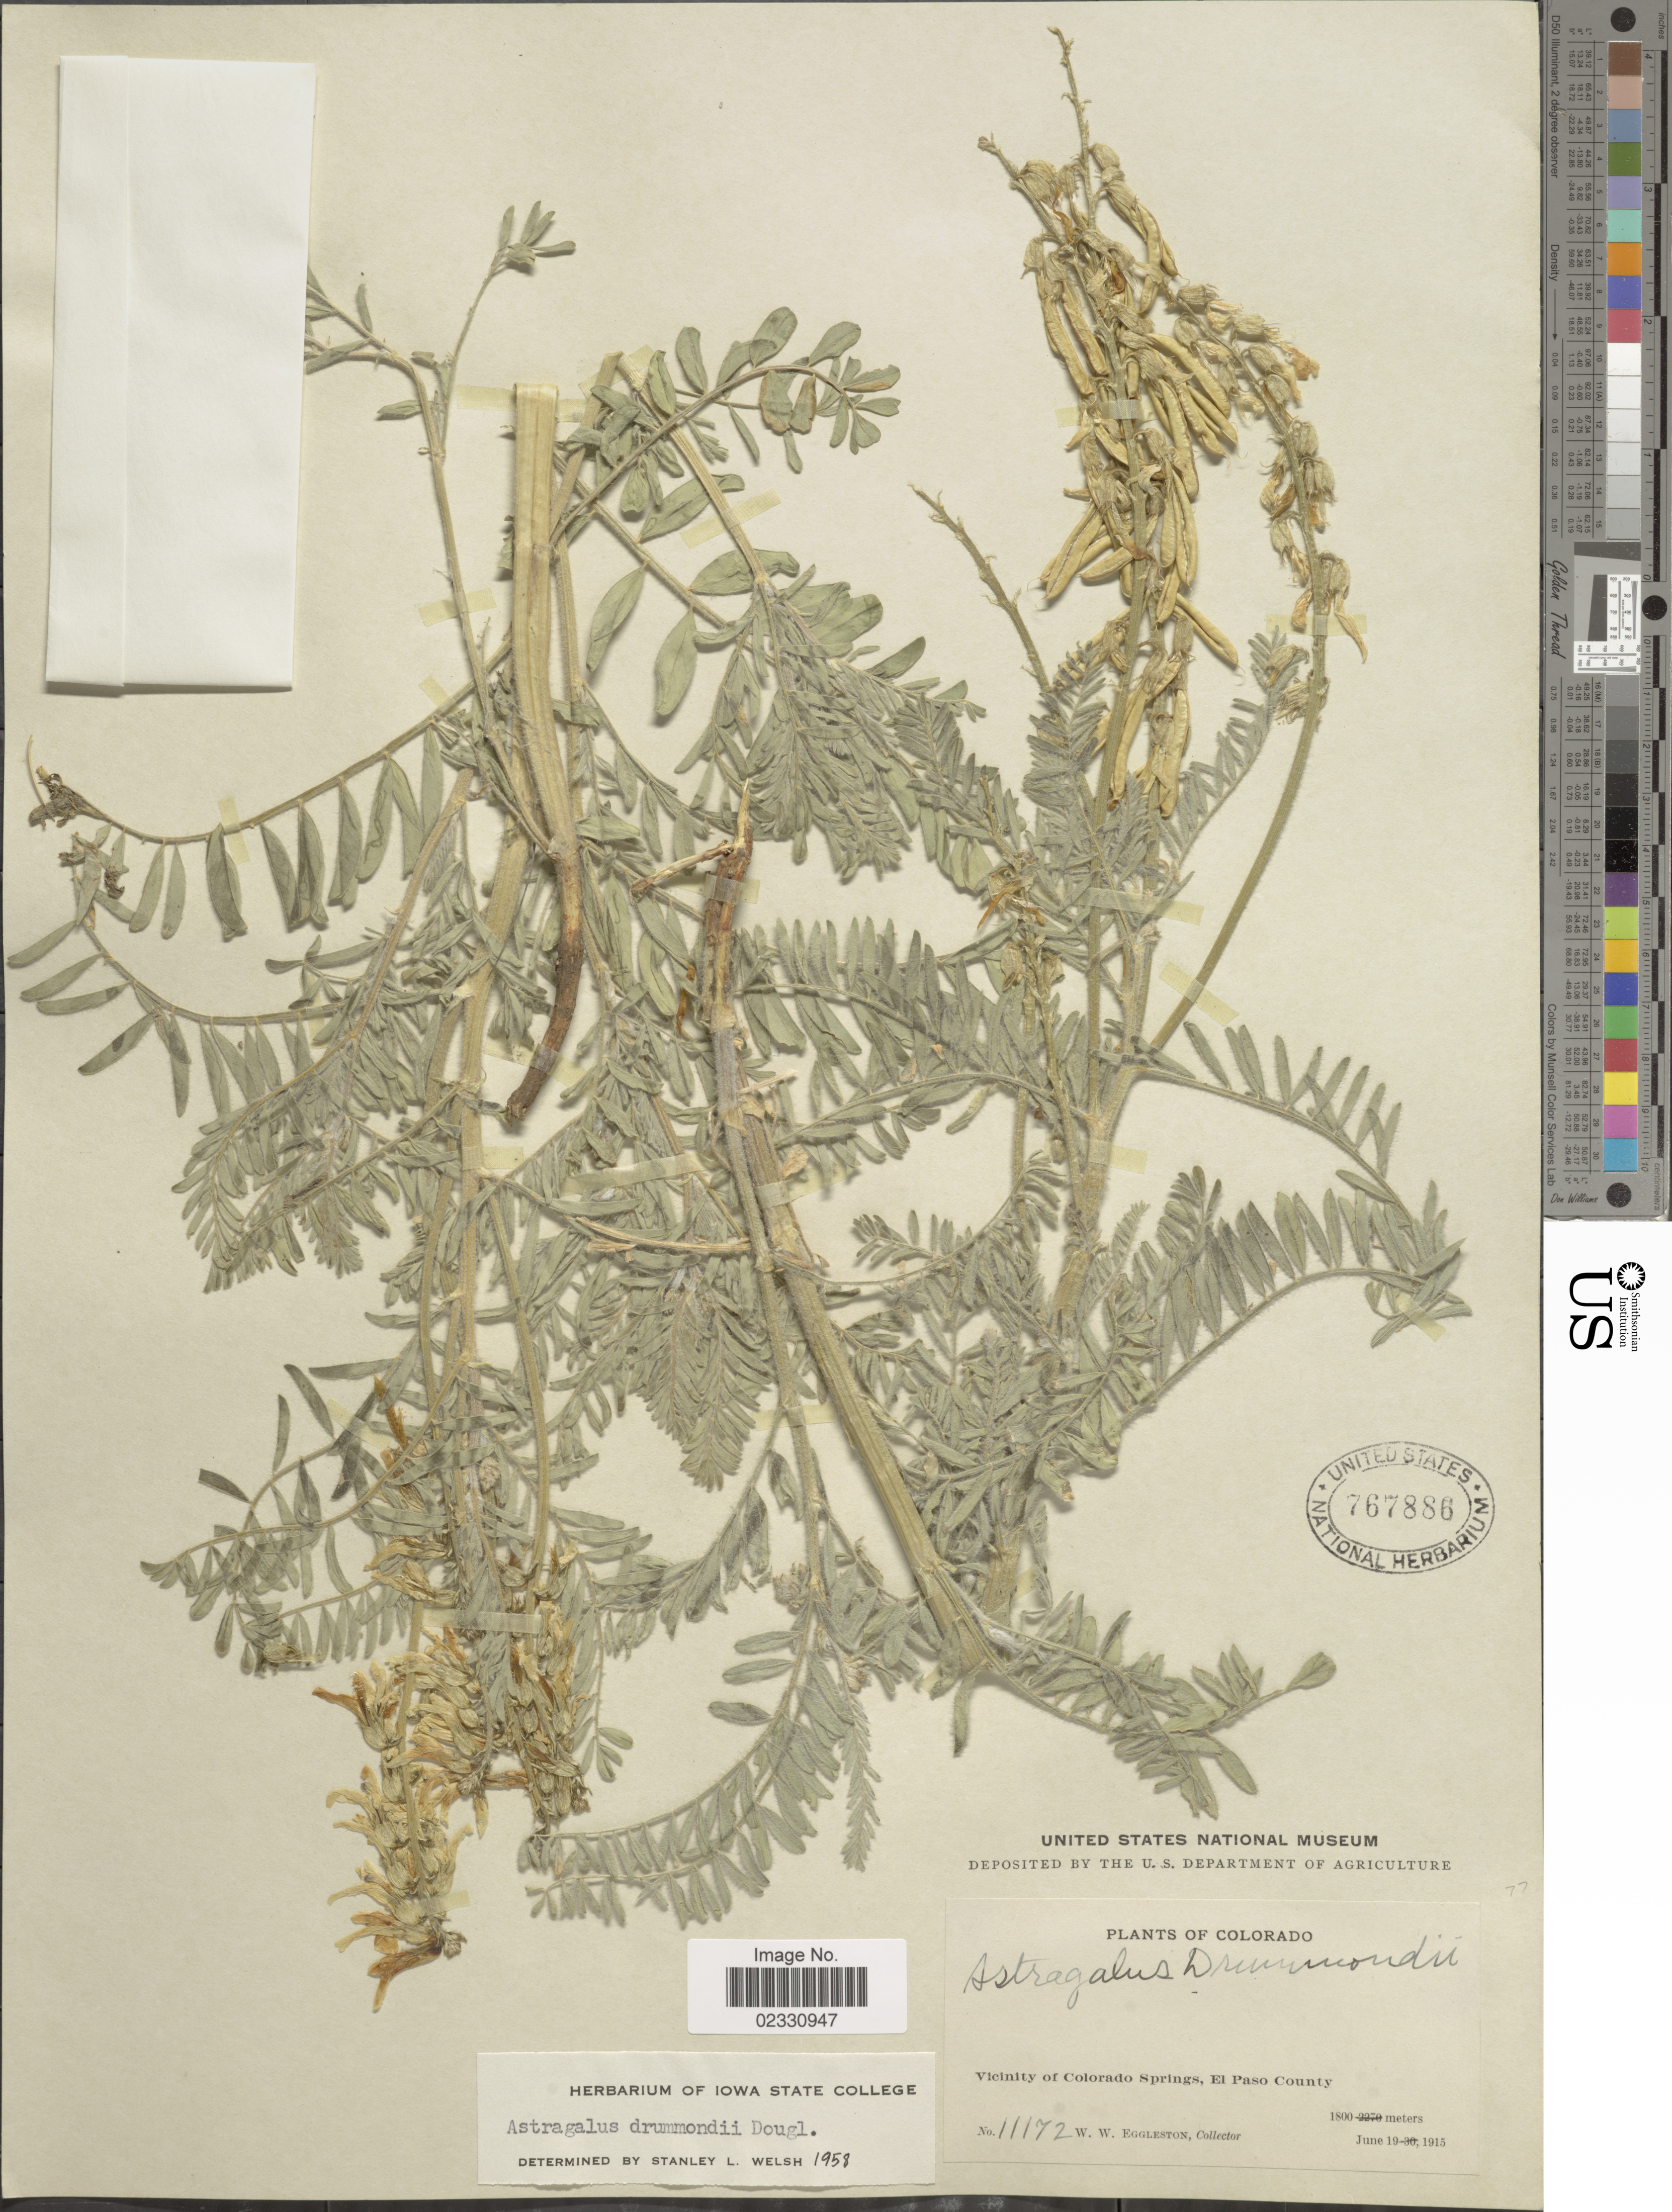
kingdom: Plantae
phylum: Tracheophyta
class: Magnoliopsida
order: Fabales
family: Fabaceae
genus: Astragalus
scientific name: Astragalus drummondii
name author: Hook.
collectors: W. W. Eggleston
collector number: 11172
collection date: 1915-06-19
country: United States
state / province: Colorado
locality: Vicinity of Colorado Springs, El Paso County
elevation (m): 1800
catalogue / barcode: US 767886